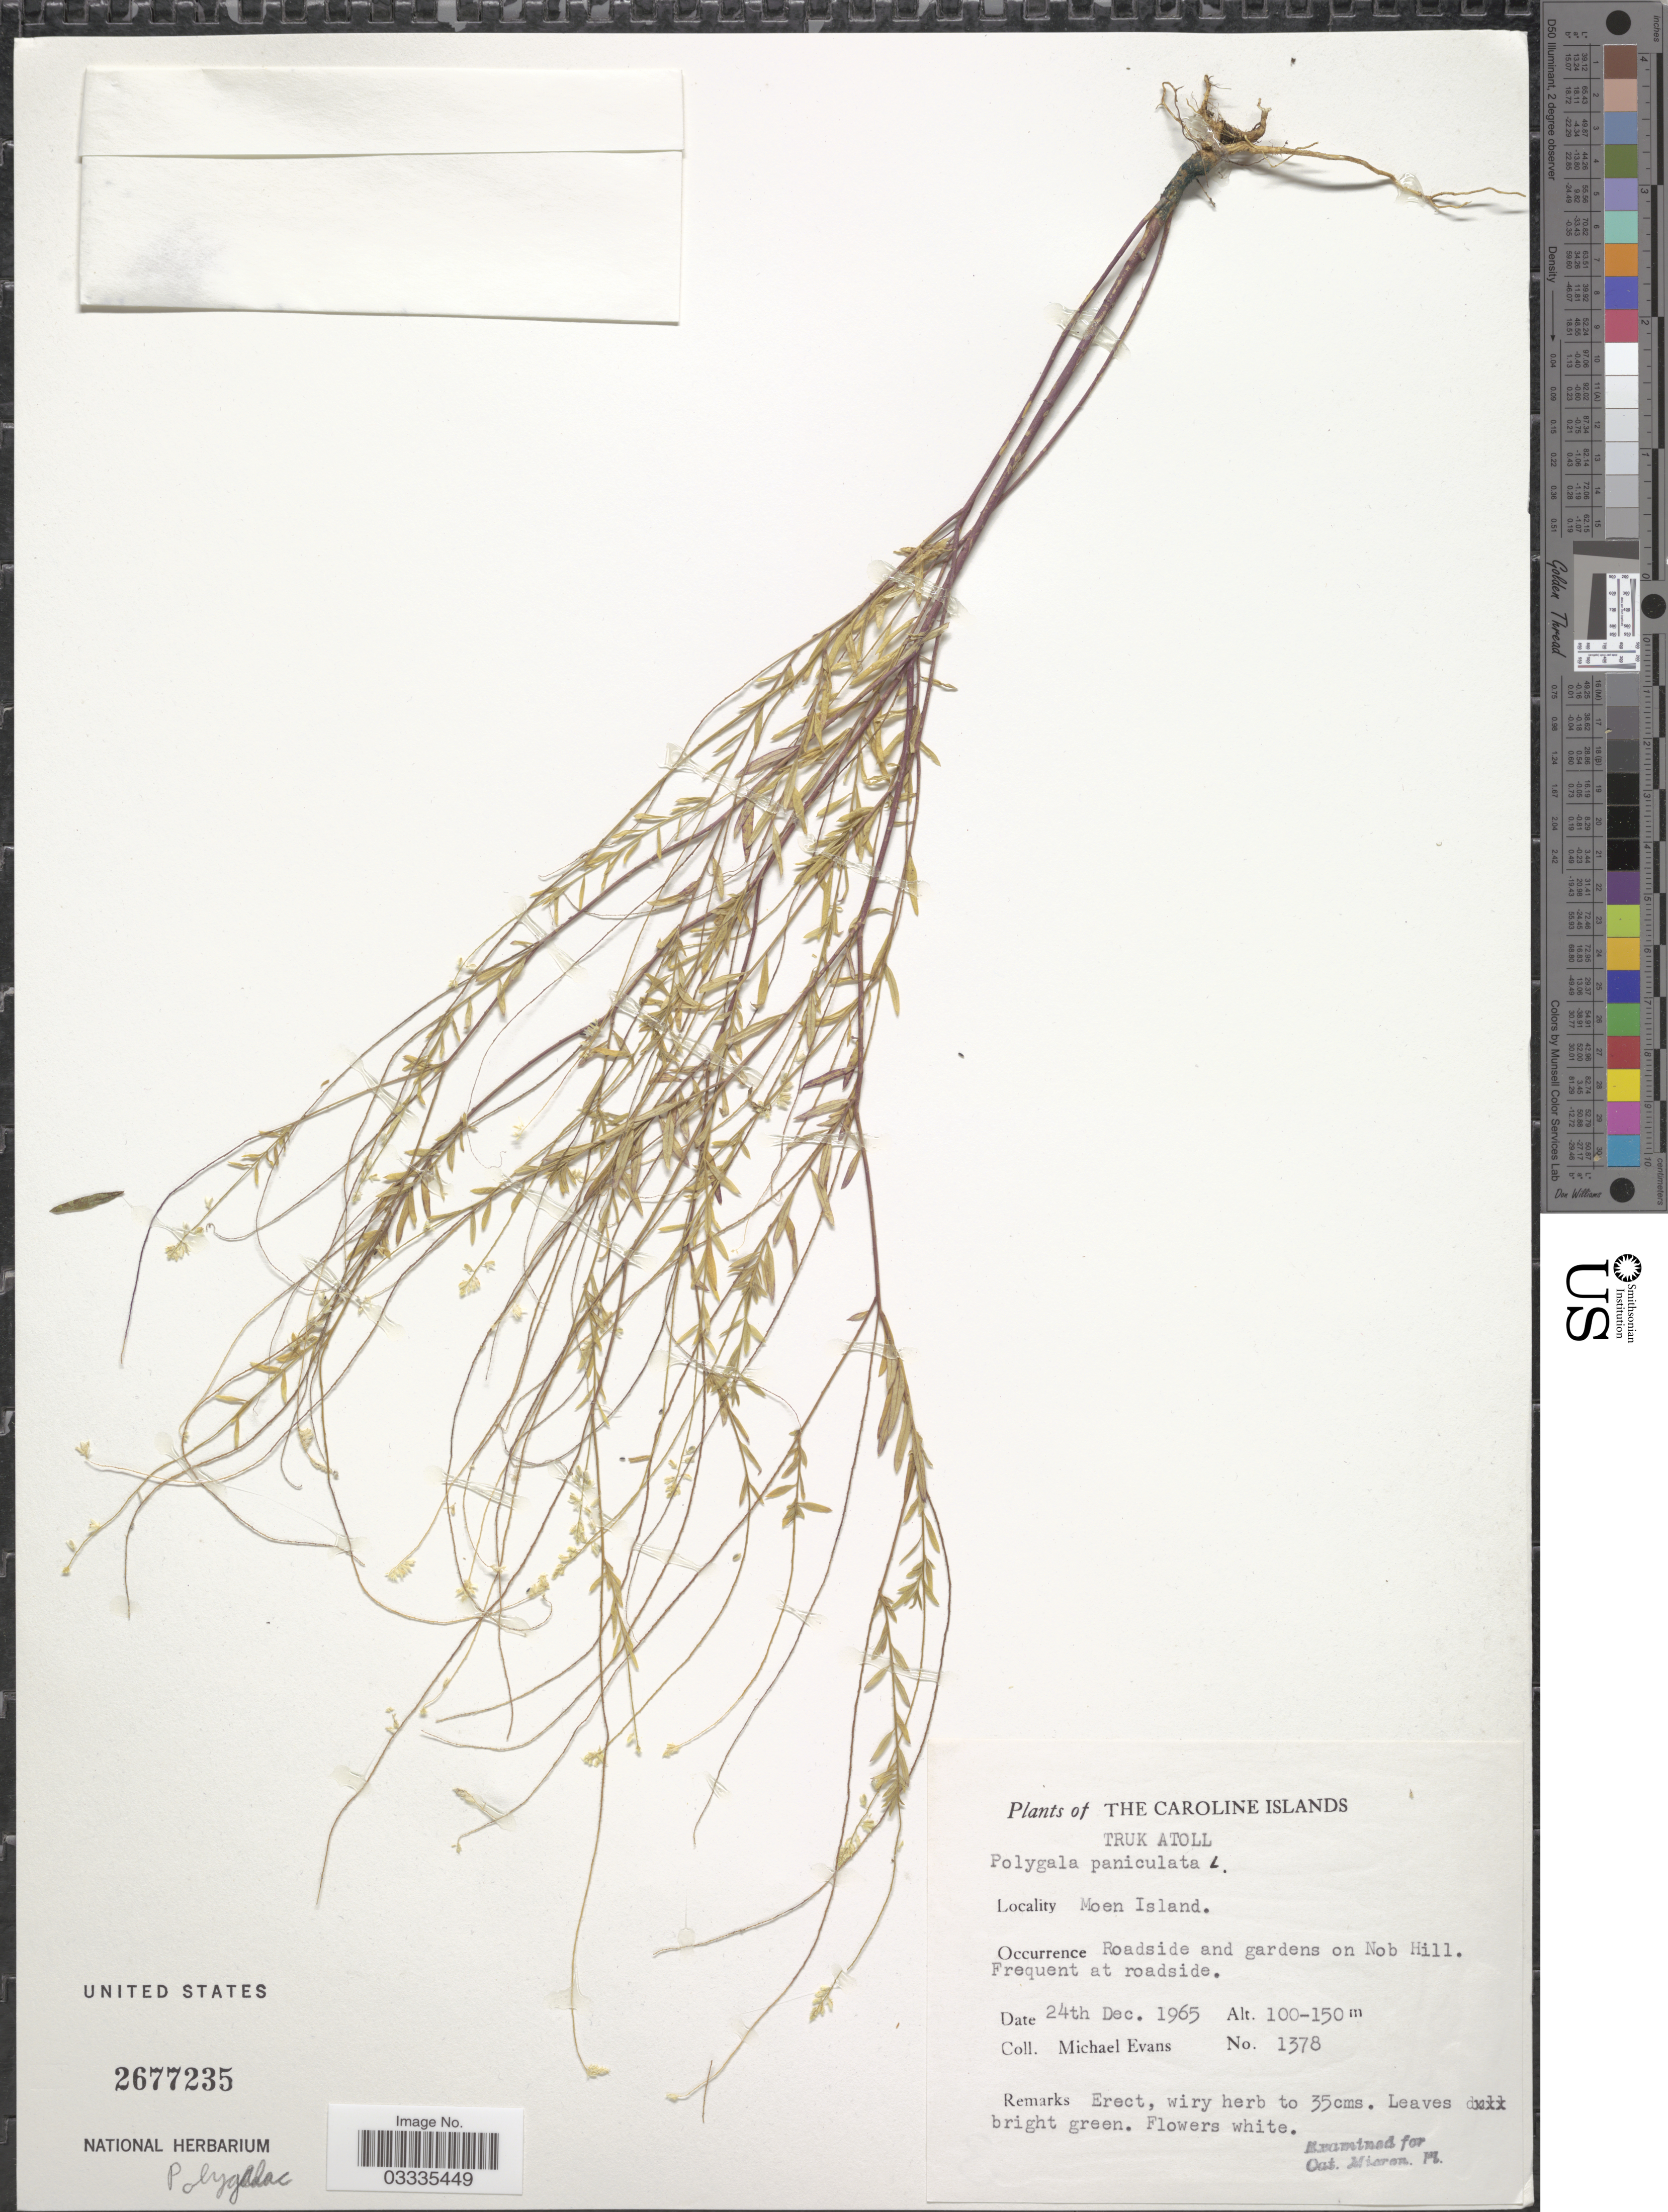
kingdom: Plantae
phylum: Tracheophyta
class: Magnoliopsida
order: Fabales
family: Polygalaceae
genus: Polygala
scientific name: Polygala paniculata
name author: L.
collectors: M. Evans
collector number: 1378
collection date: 1965-12-24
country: Micronesia, Federated States of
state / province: Truk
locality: The Caroline Islands. Truk Atoll. Moen Island. Roadside and gardens on Nob Hill.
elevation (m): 100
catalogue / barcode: US 2677235